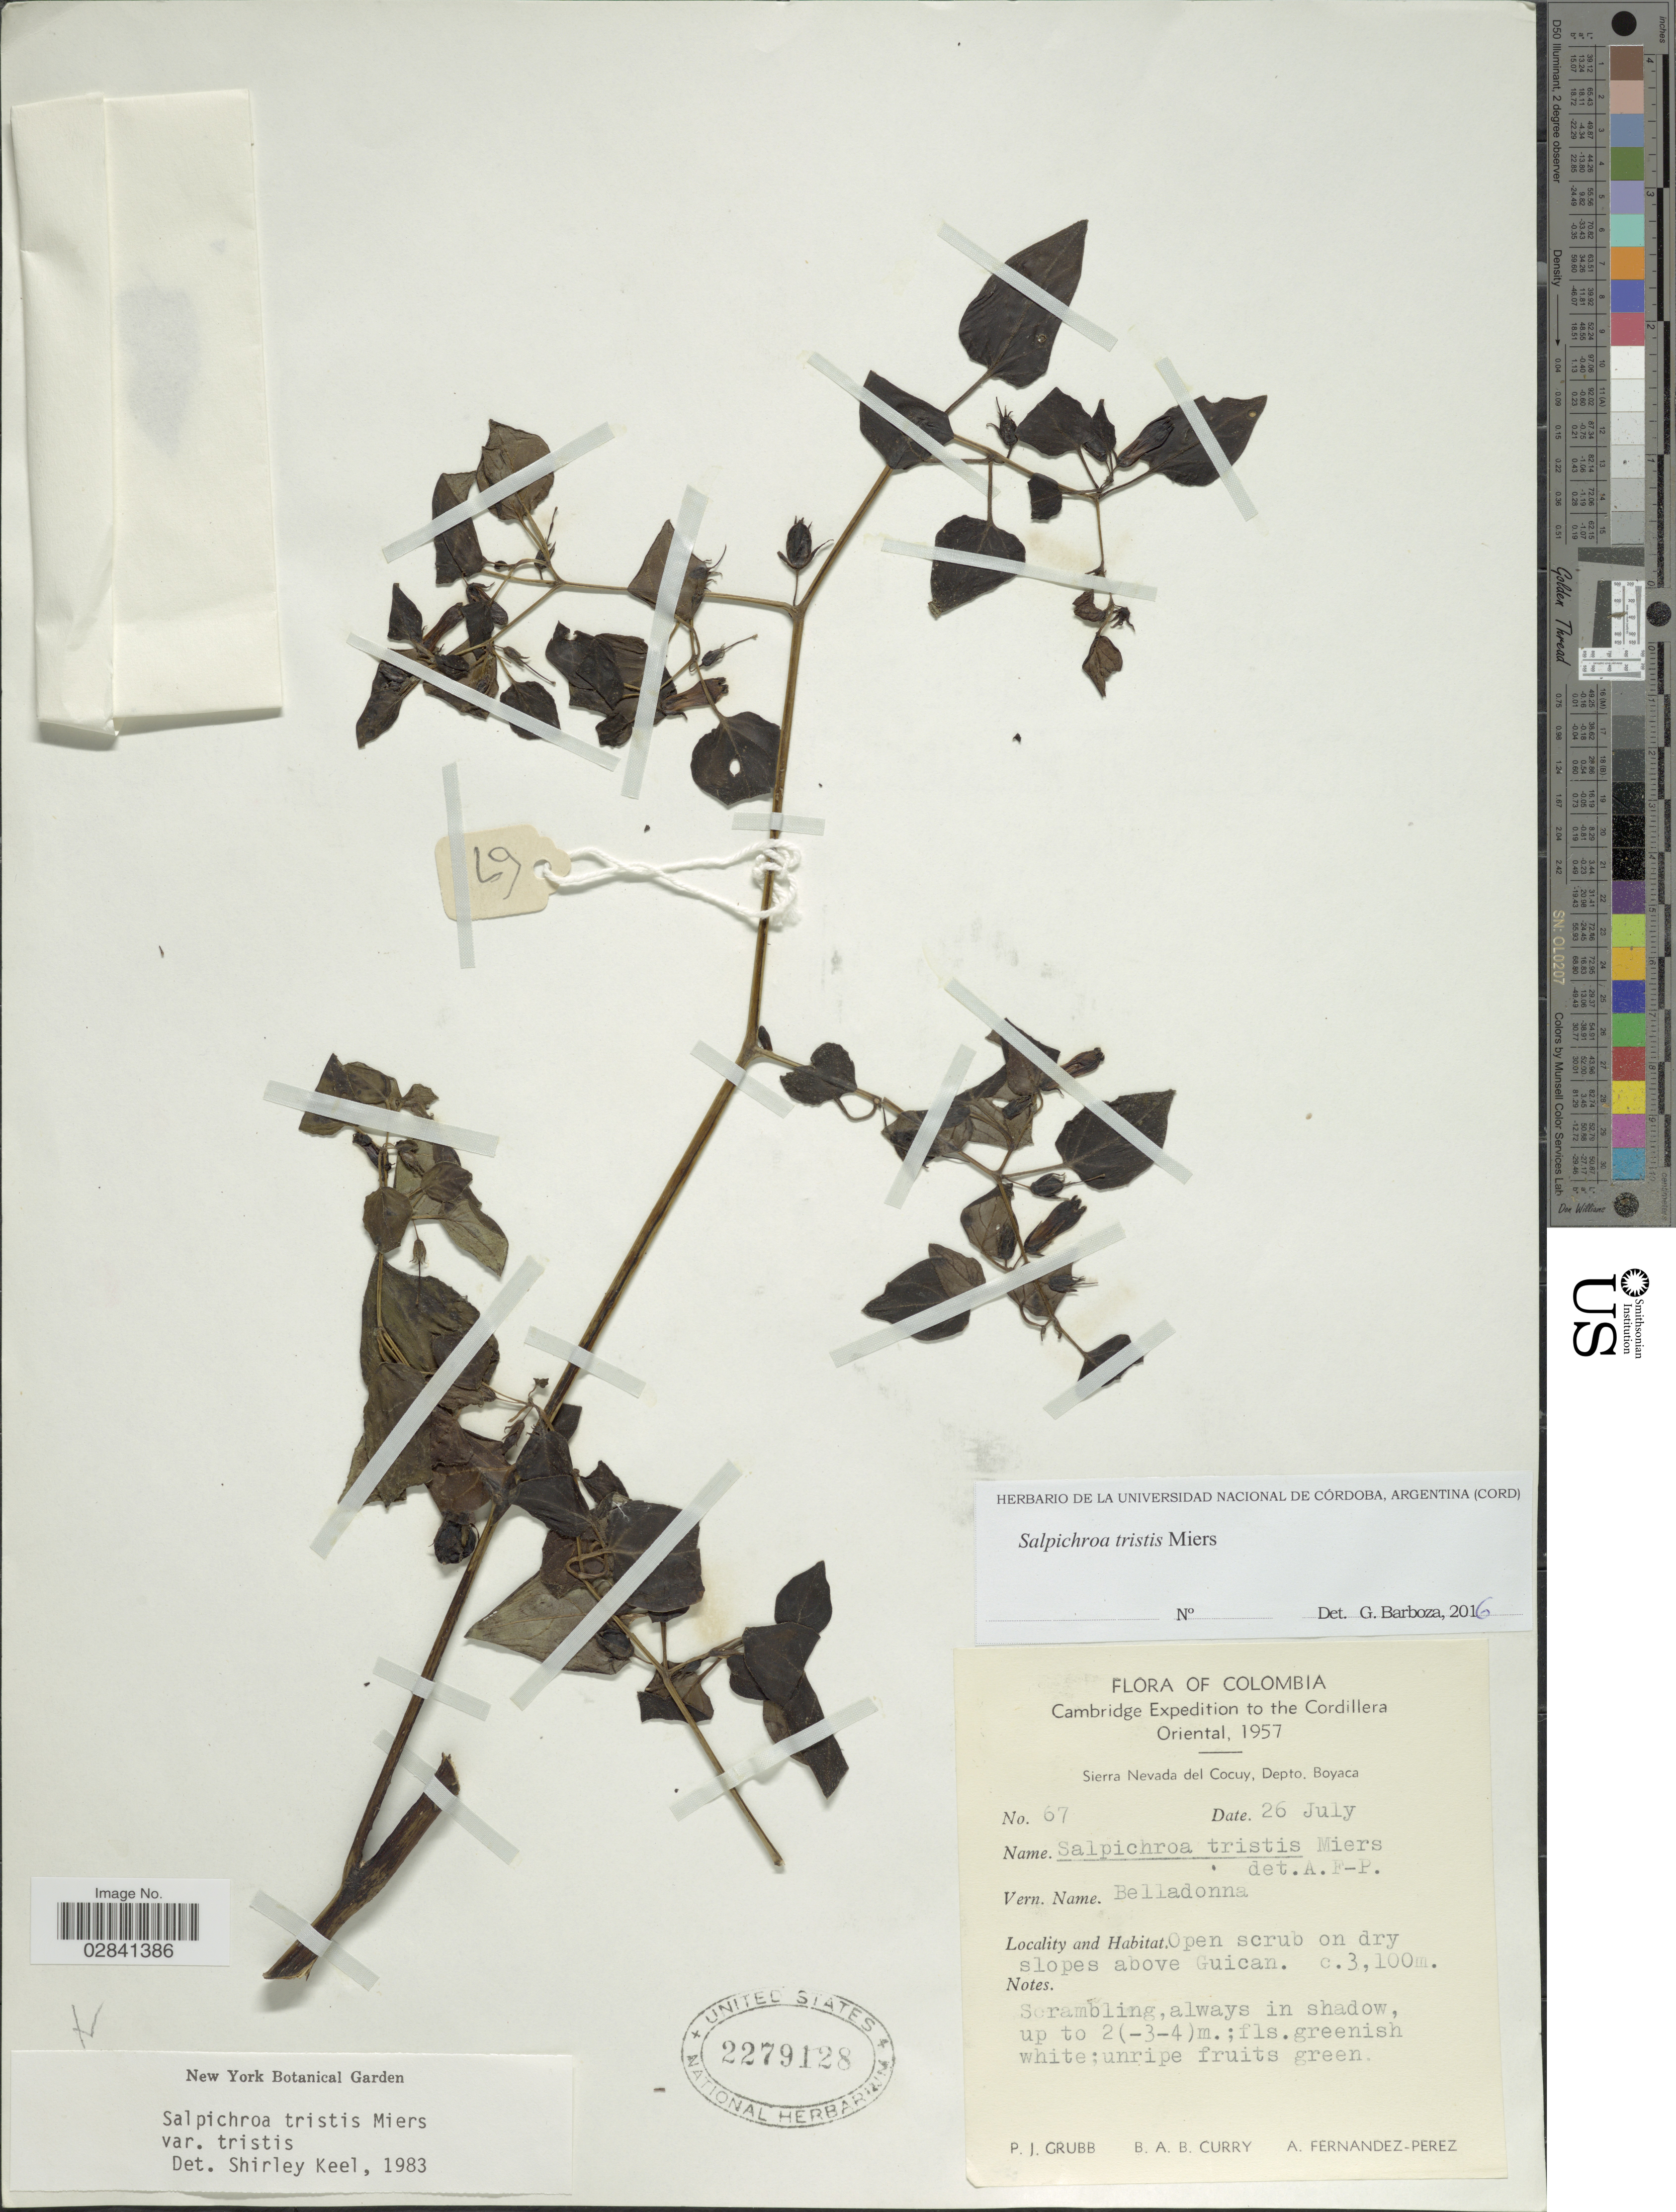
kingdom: Plantae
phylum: Tracheophyta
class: Magnoliopsida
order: Solanales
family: Solanaceae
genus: Salpichroa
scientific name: Salpichroa tristis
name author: Walp.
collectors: P. J. Grubb, B. A. B. Curry & A. Fernández-Pérez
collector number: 67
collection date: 1957-07-26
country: Colombia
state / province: Boyacá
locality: Cordillera Oriental. Sierra Nevada del Cocuy, Depto. Boyaca. Open scrub on dry slopes above Guican.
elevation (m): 3100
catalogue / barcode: US 2279128